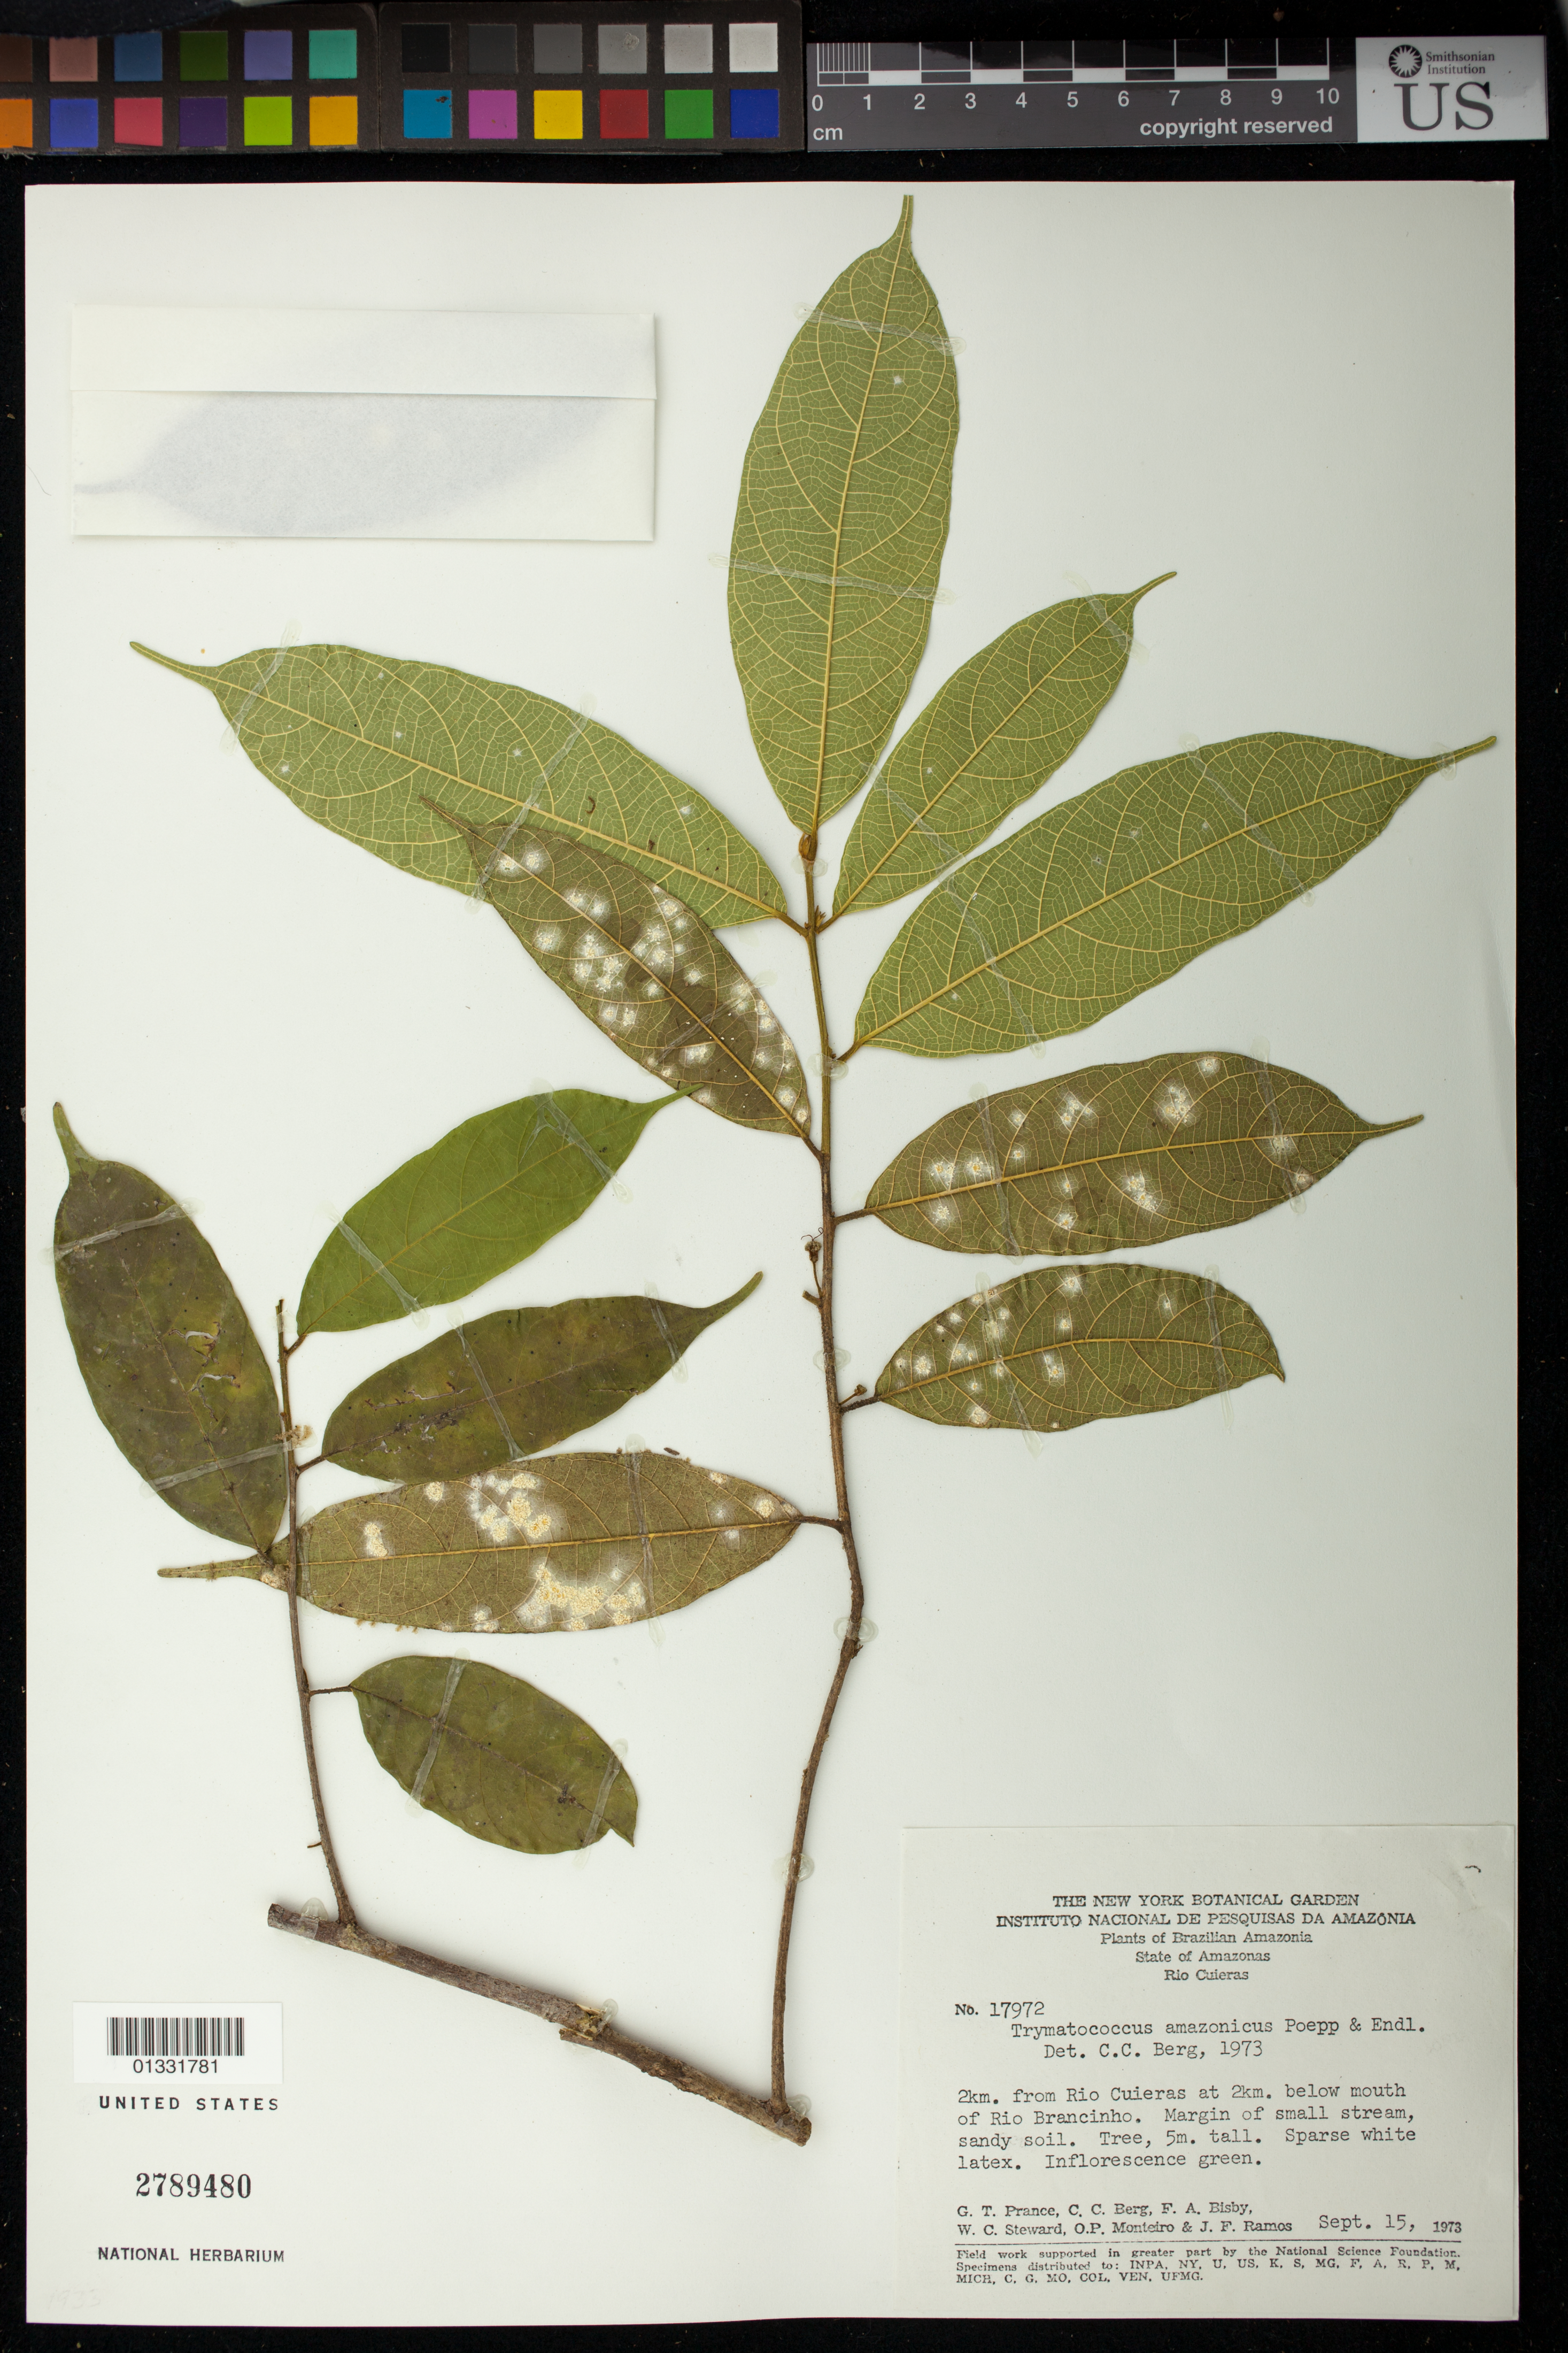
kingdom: Plantae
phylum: Tracheophyta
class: Magnoliopsida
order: Rosales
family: Moraceae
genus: Brosimum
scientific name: Brosimum amazonicum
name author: (Poepp. & Endl.) E. M. Gardner & Zerega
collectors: G. T. Prance, C. C. Berg, F. A. Bisby, W. C. Steward, O. P. Monteiro & J. F. Ramos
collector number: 17972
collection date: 1973-09-15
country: Brazil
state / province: Amazonas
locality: Rio Cuieras. 2km from Rio Cuieras at 2km below mouth of Rio Brancinho.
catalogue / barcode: US 2789480